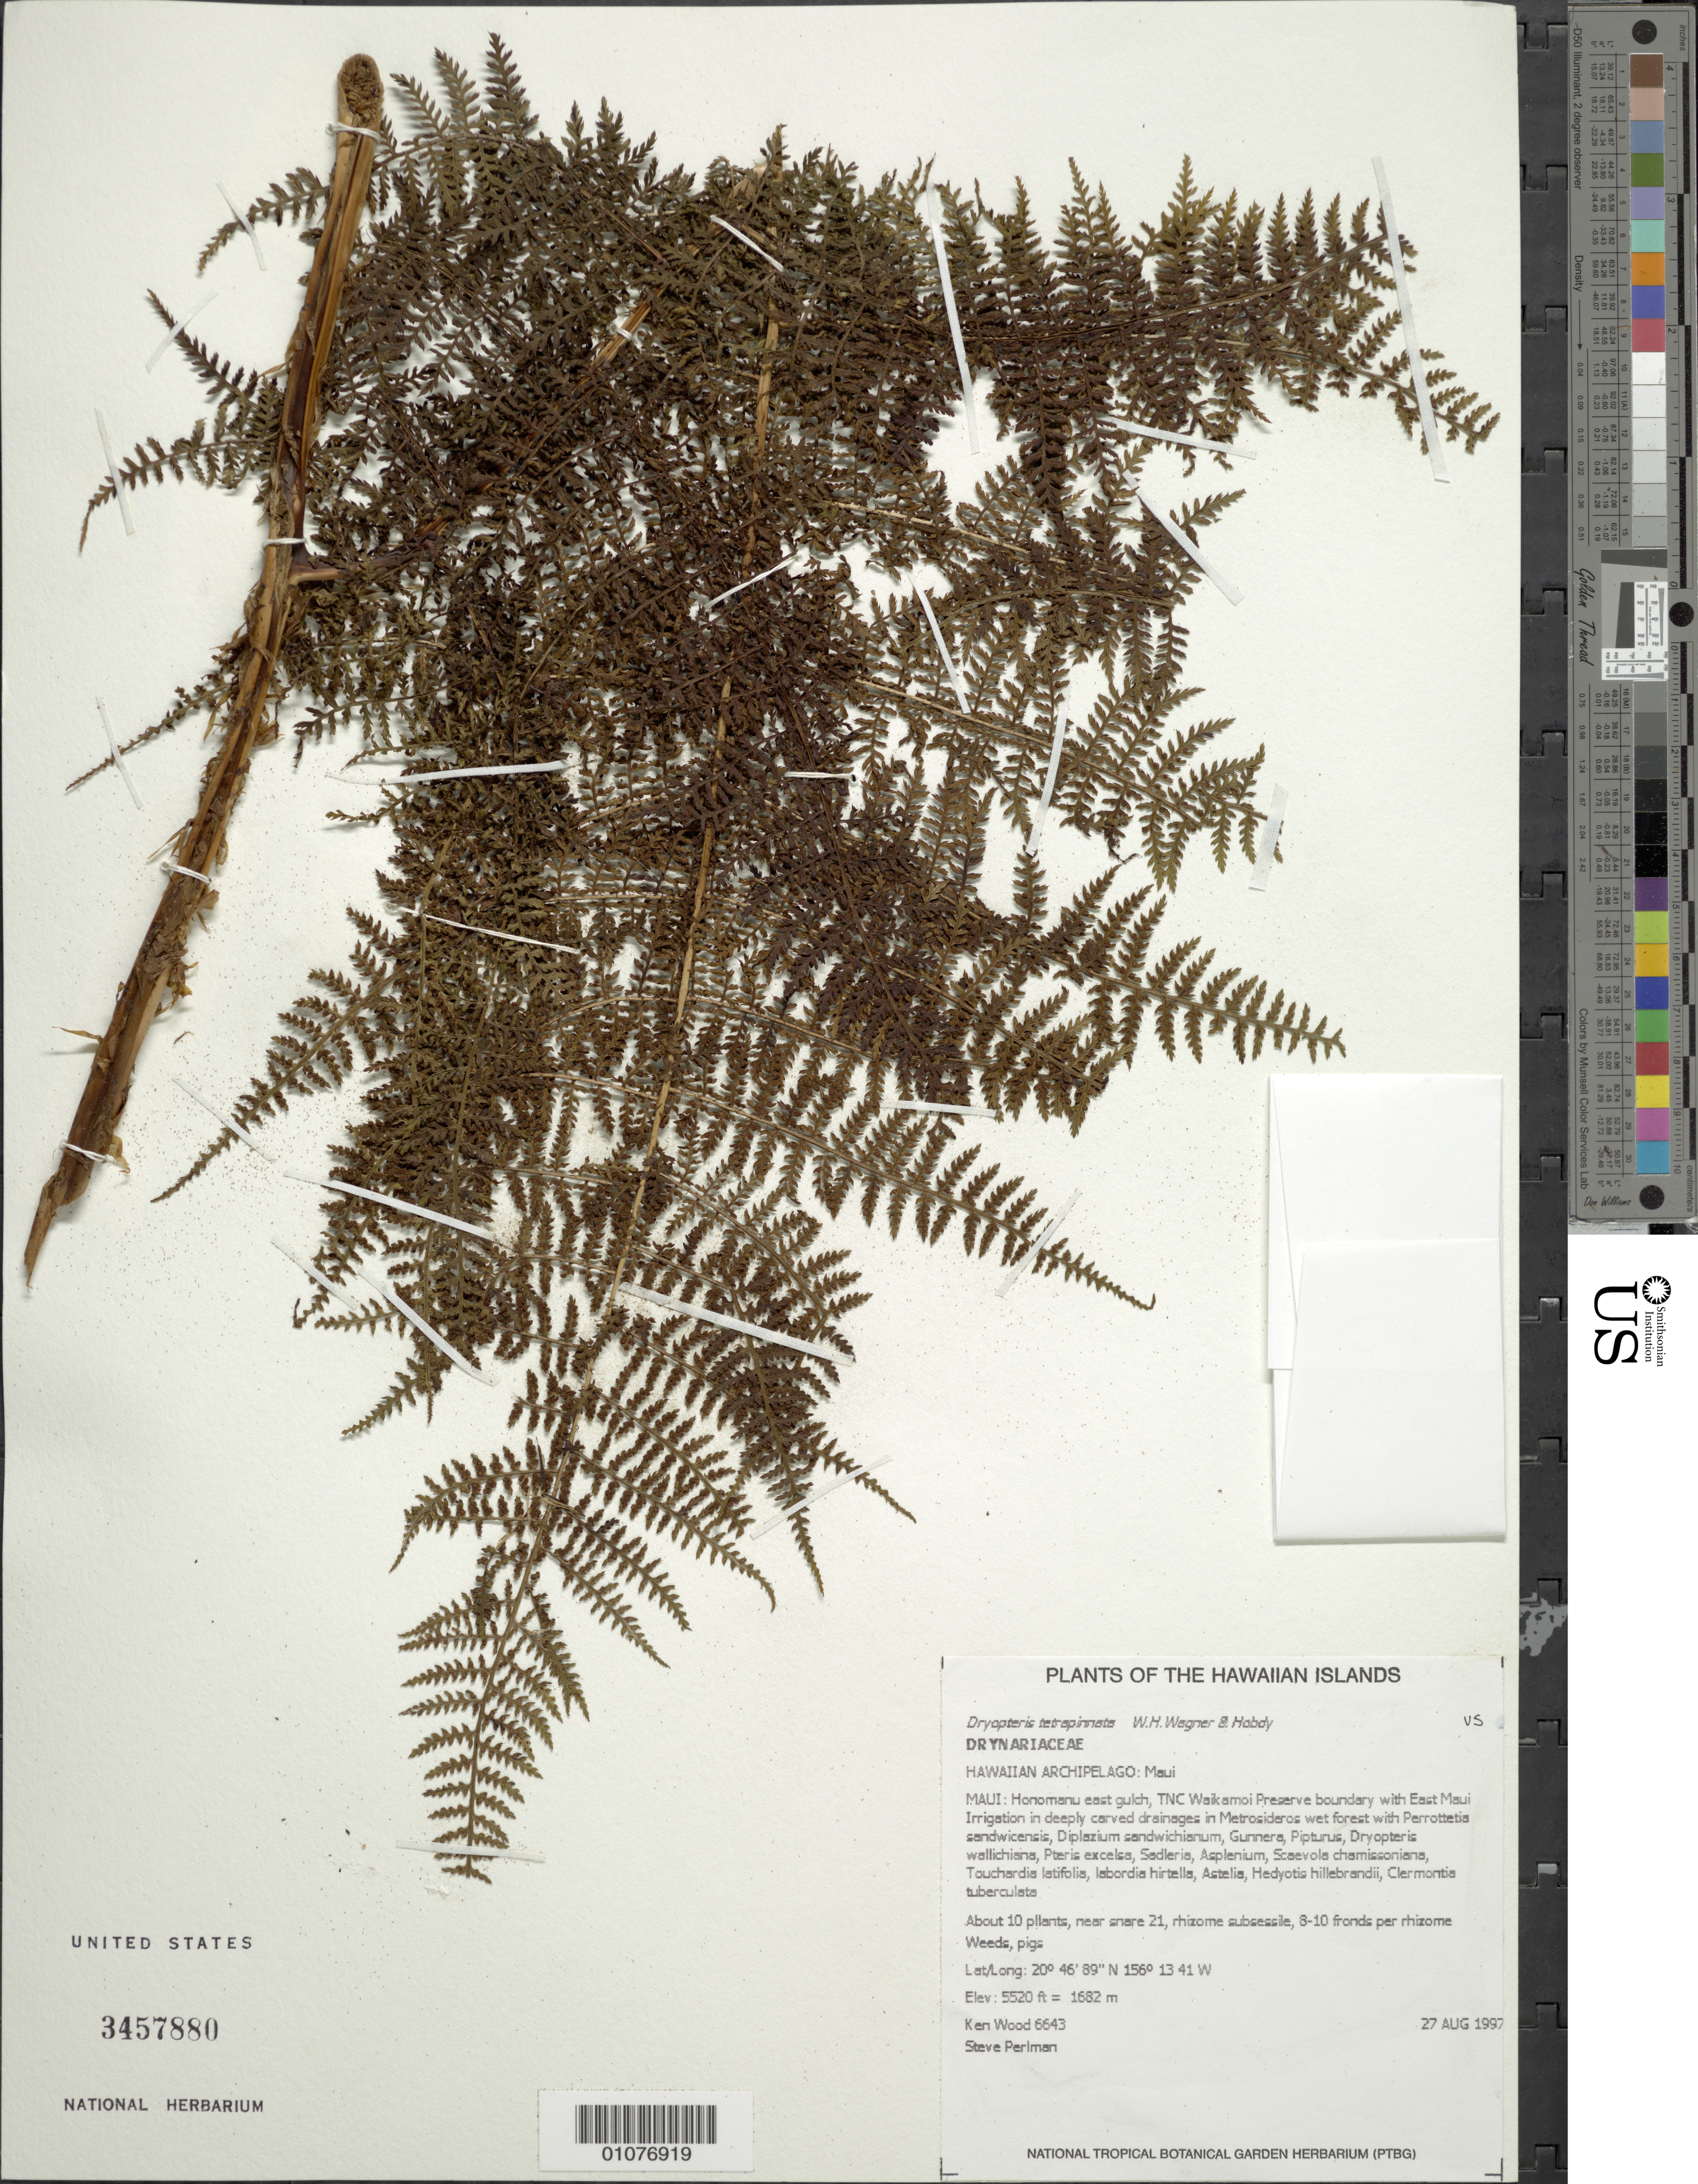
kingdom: Plantae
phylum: Tracheophyta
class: Polypodiopsida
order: Polypodiales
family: Dryopteridaceae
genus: Dryopteris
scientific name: Dryopteris tetrapinnata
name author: W.H. Wagner & Hobdy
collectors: K. R. Wood & S. P. Perlman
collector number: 6643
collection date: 1997-08-27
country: United States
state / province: Hawaii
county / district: Maui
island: Maui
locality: Honomanu E gulch, TNC Waikamoi Preserve boundary w/ E Maui Irrigation in deeply carved drainages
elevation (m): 1682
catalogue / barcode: US 3457880